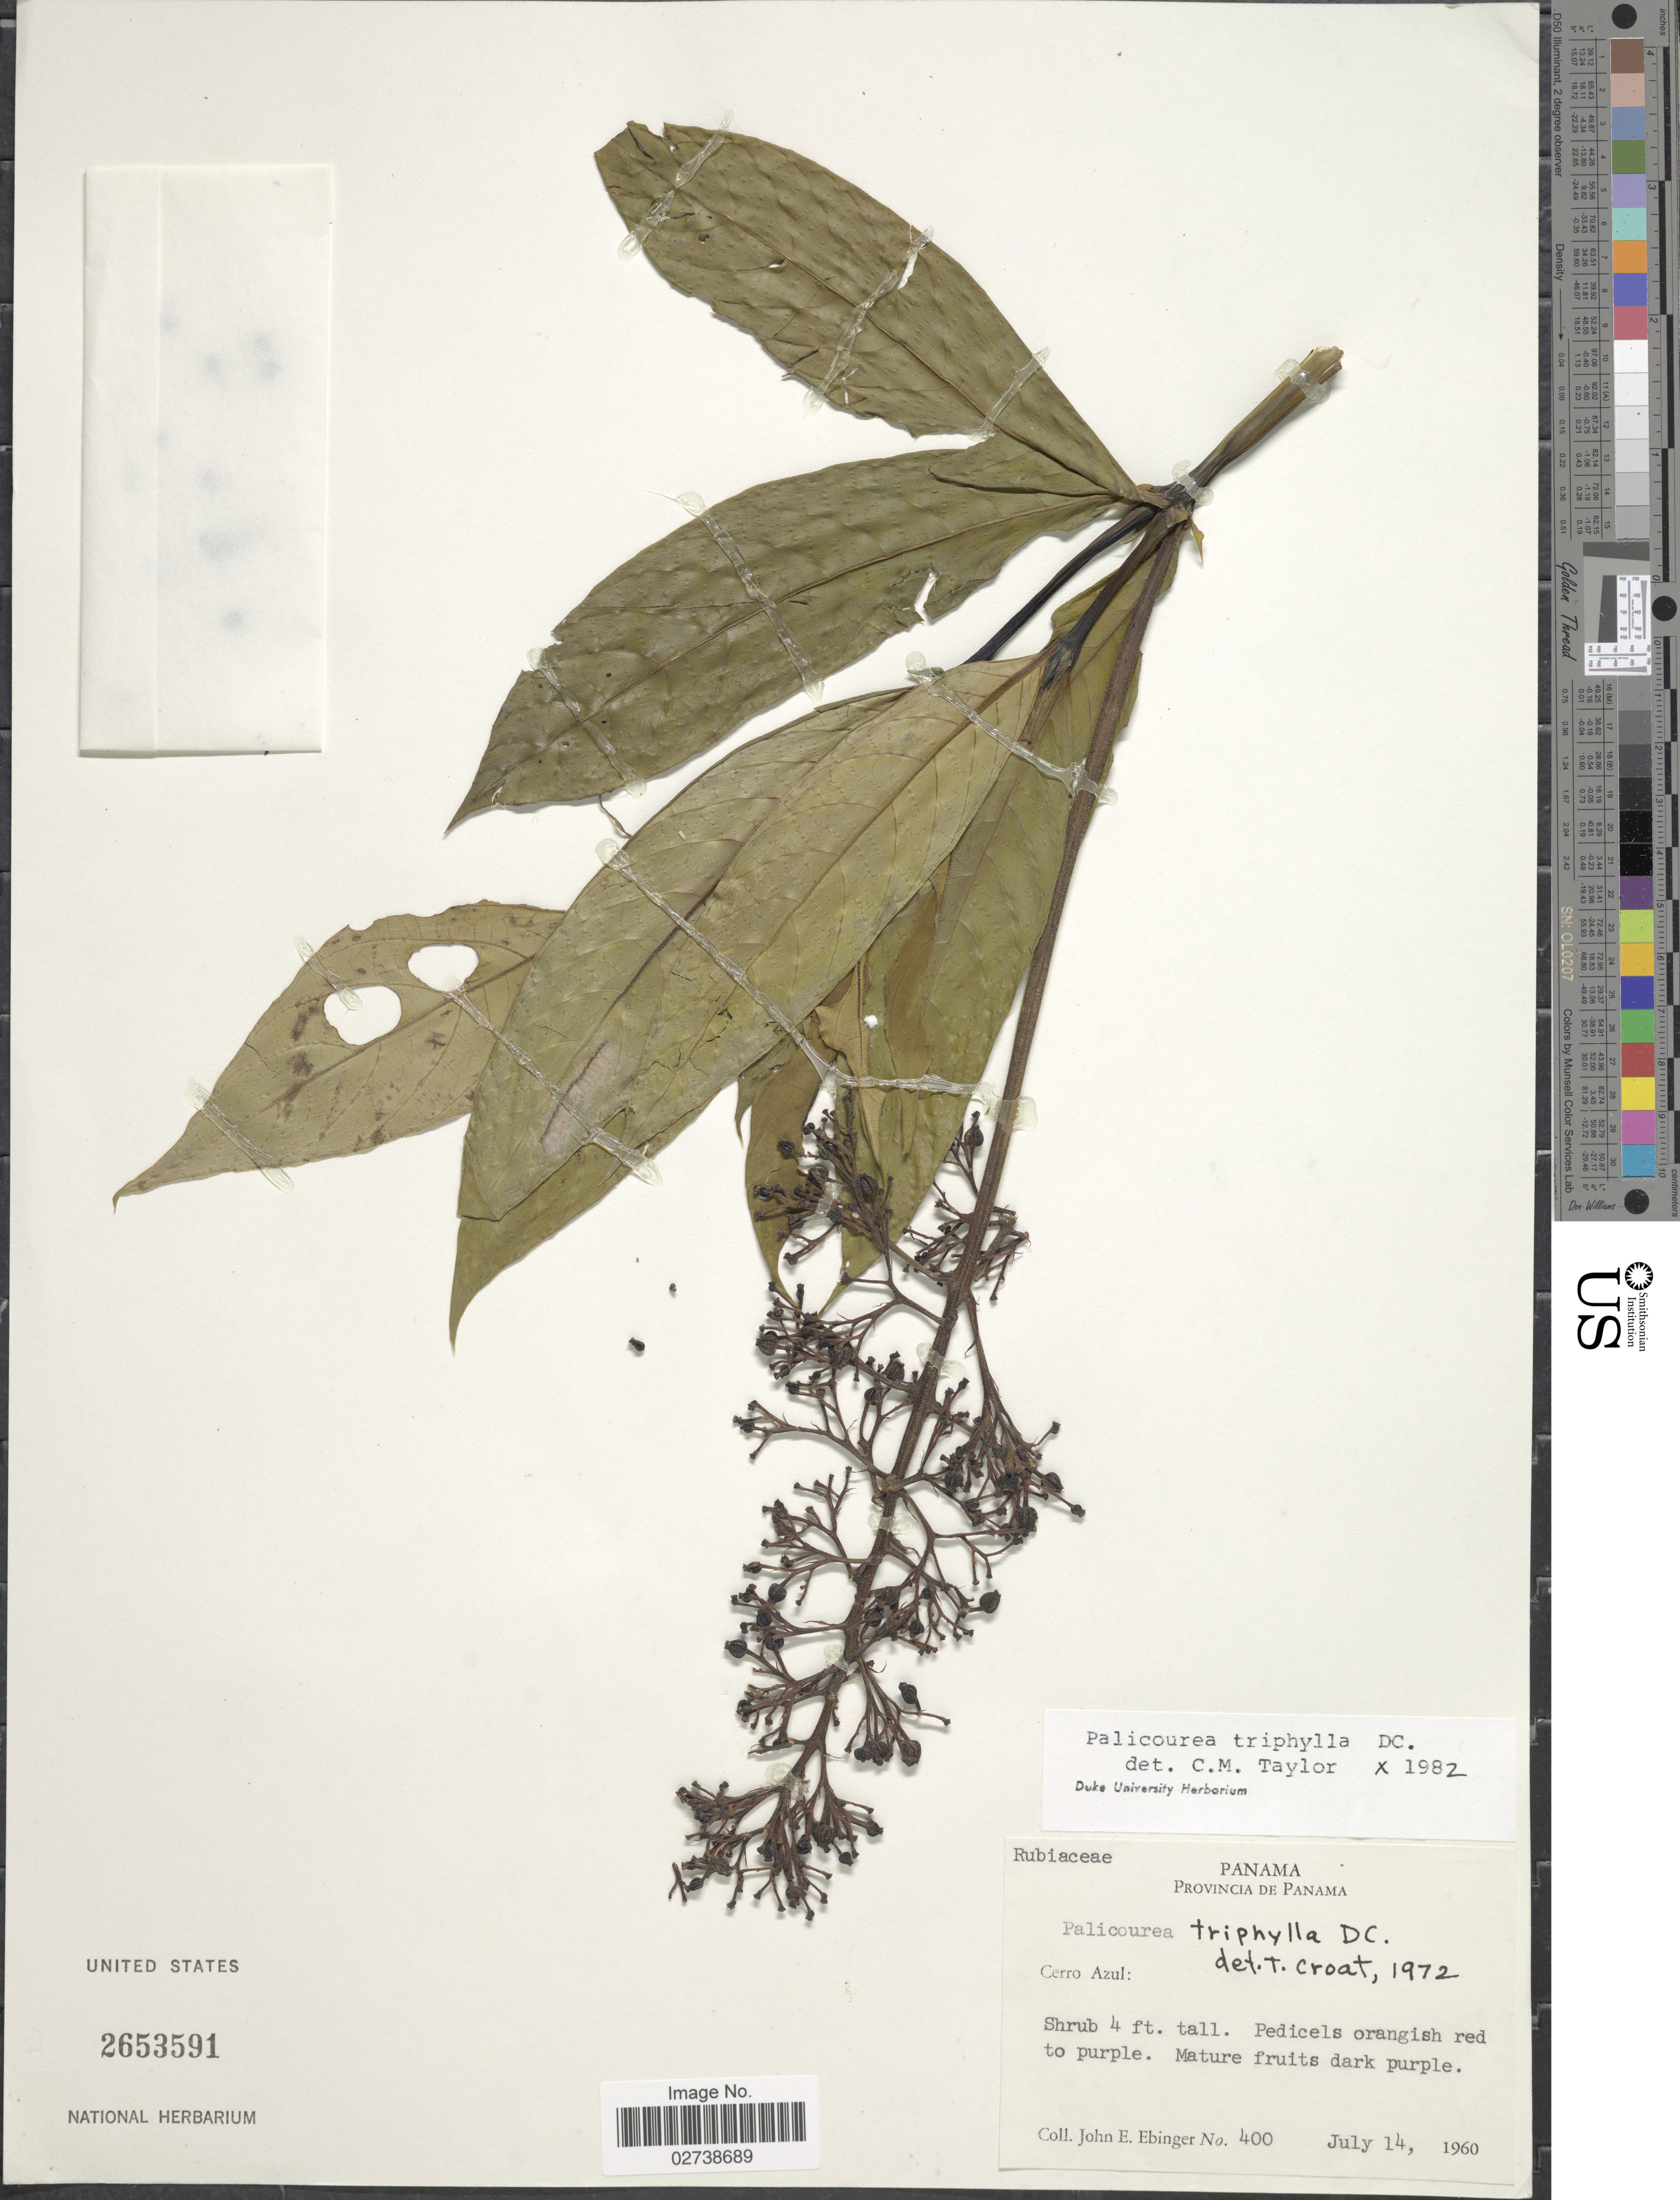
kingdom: Plantae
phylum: Tracheophyta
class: Magnoliopsida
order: Gentianales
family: Rubiaceae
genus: Palicourea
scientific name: Palicourea triphylla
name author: DC.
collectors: J. Ebinger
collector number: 400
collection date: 1960-07-14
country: Panama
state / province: Panamá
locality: Cerro Azul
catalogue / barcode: US 2653591